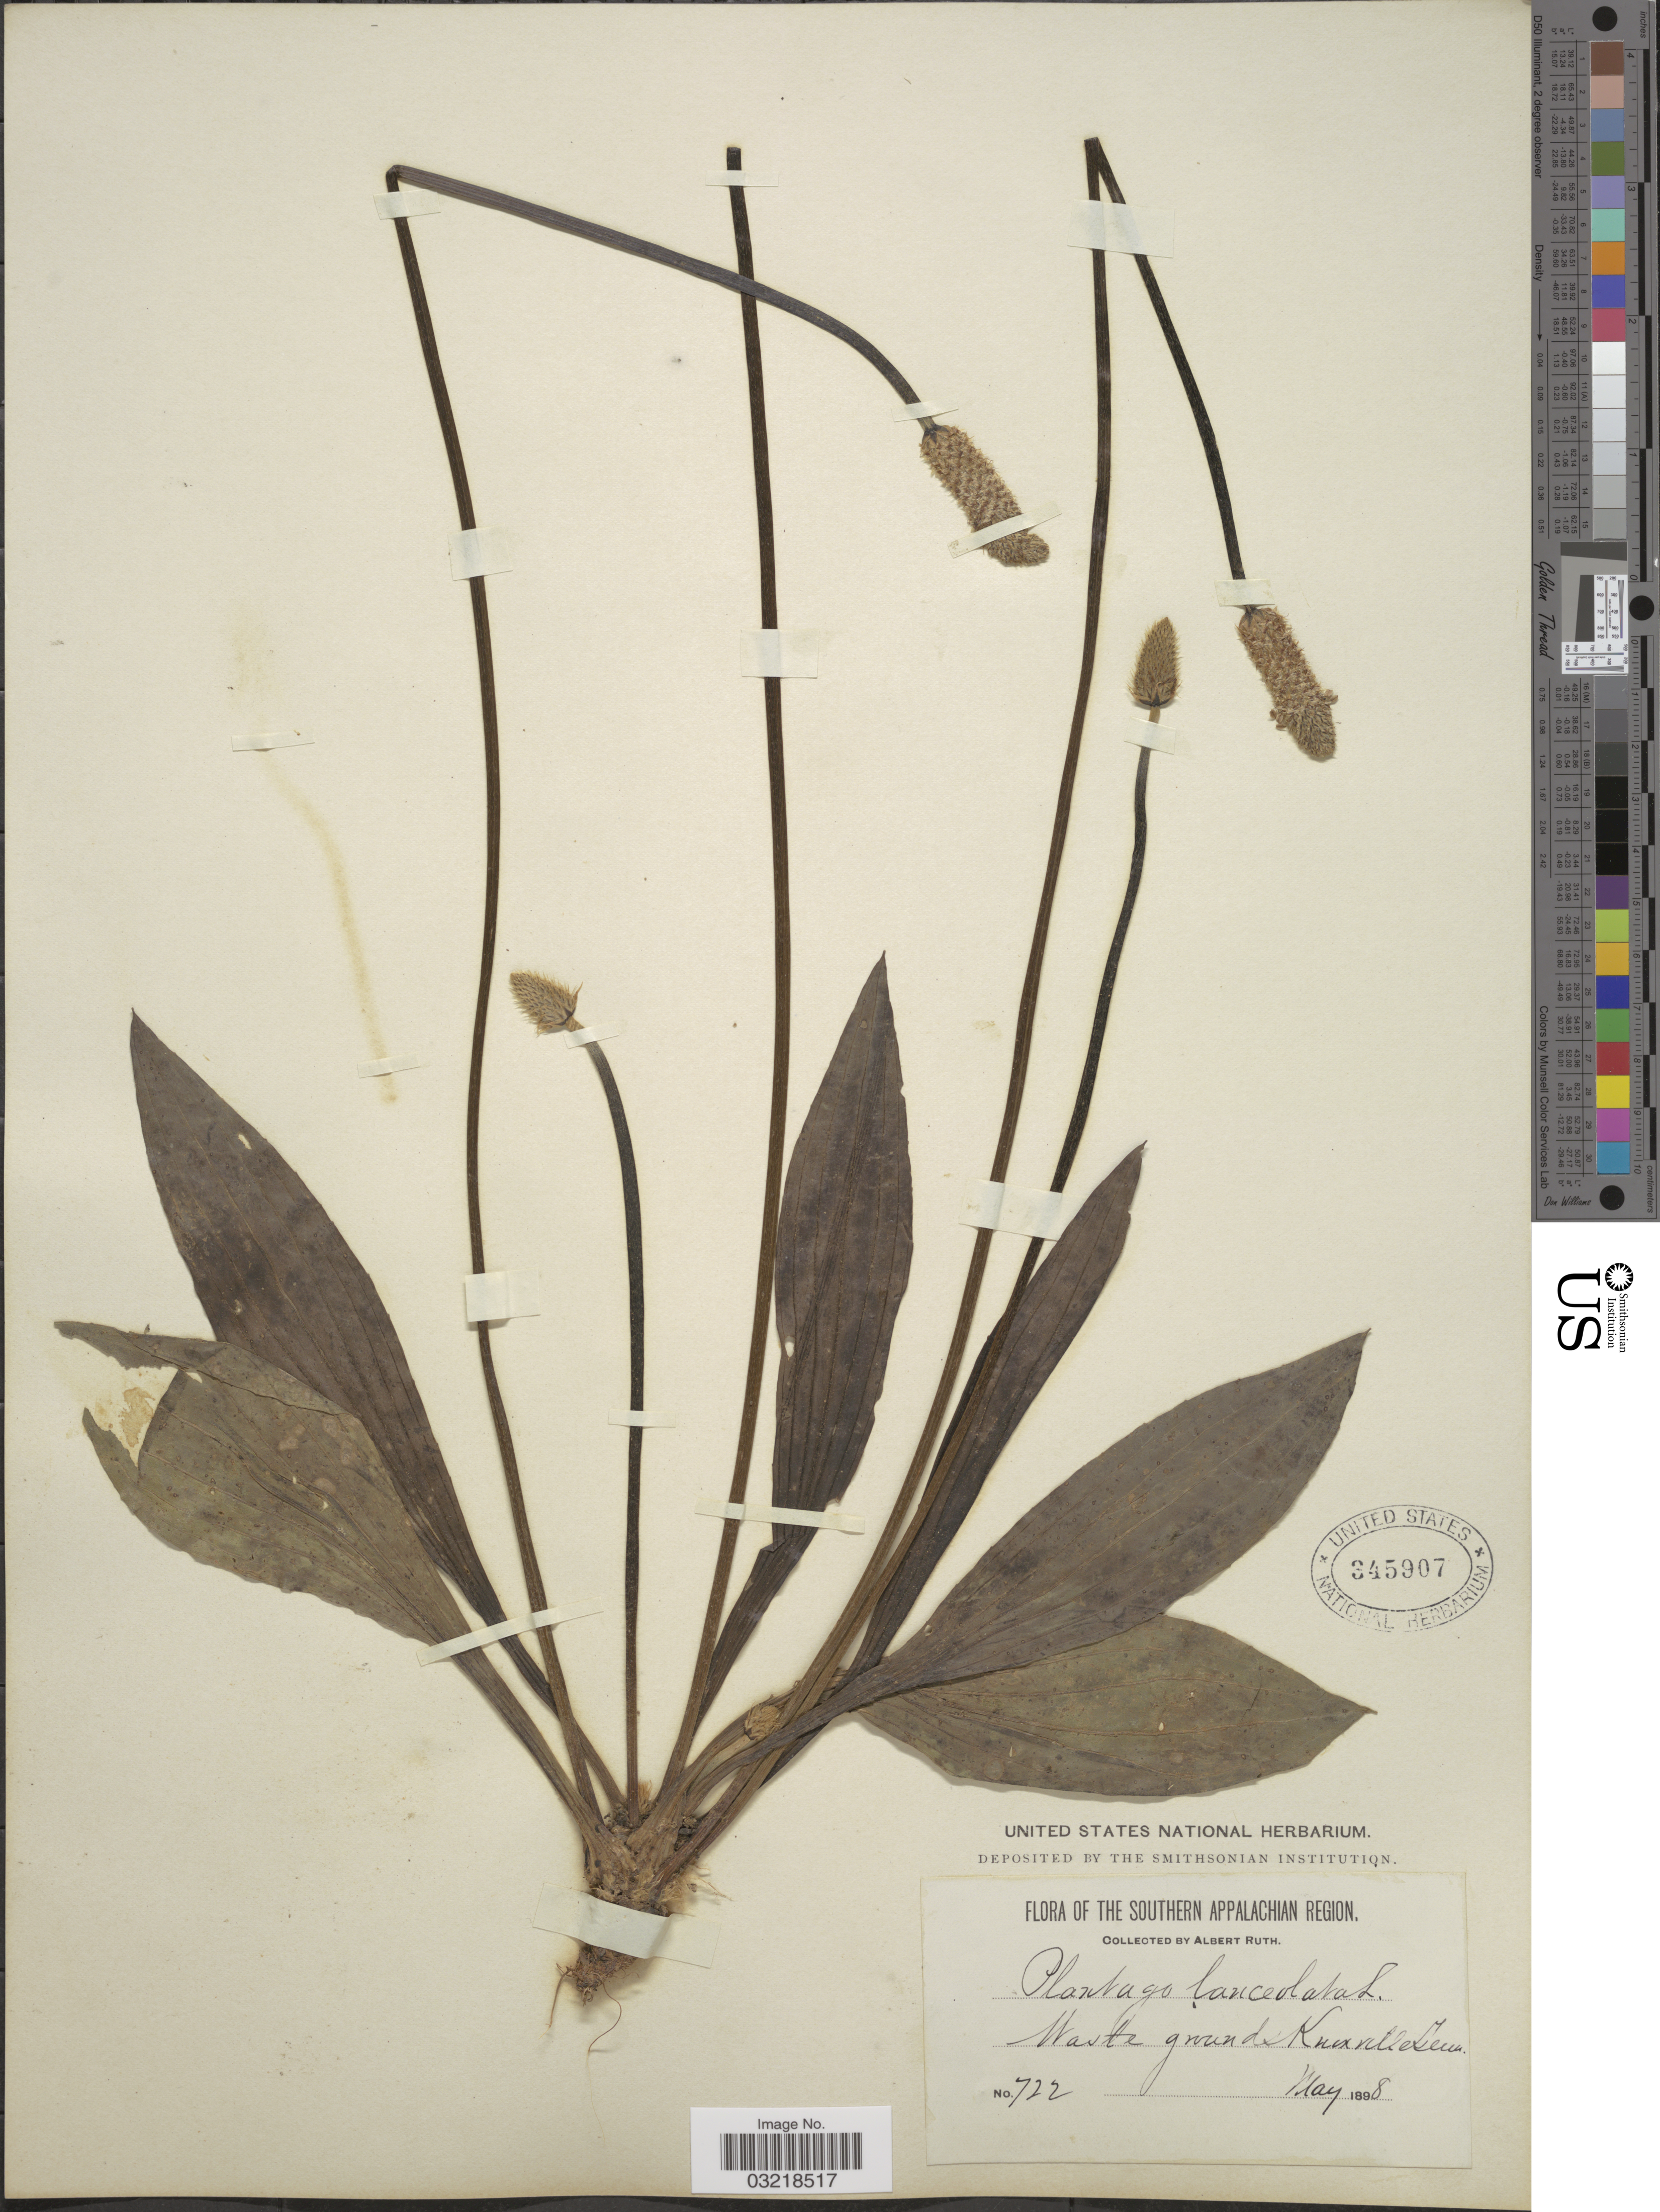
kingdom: Plantae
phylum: Tracheophyta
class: Magnoliopsida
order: Lamiales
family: Plantaginaceae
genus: Plantago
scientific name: Plantago lanceolata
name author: L.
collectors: A. Ruth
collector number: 722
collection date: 1898-05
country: United States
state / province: Tennessee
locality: Southern Appalachian Region. Knoxville.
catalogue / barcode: US 345907